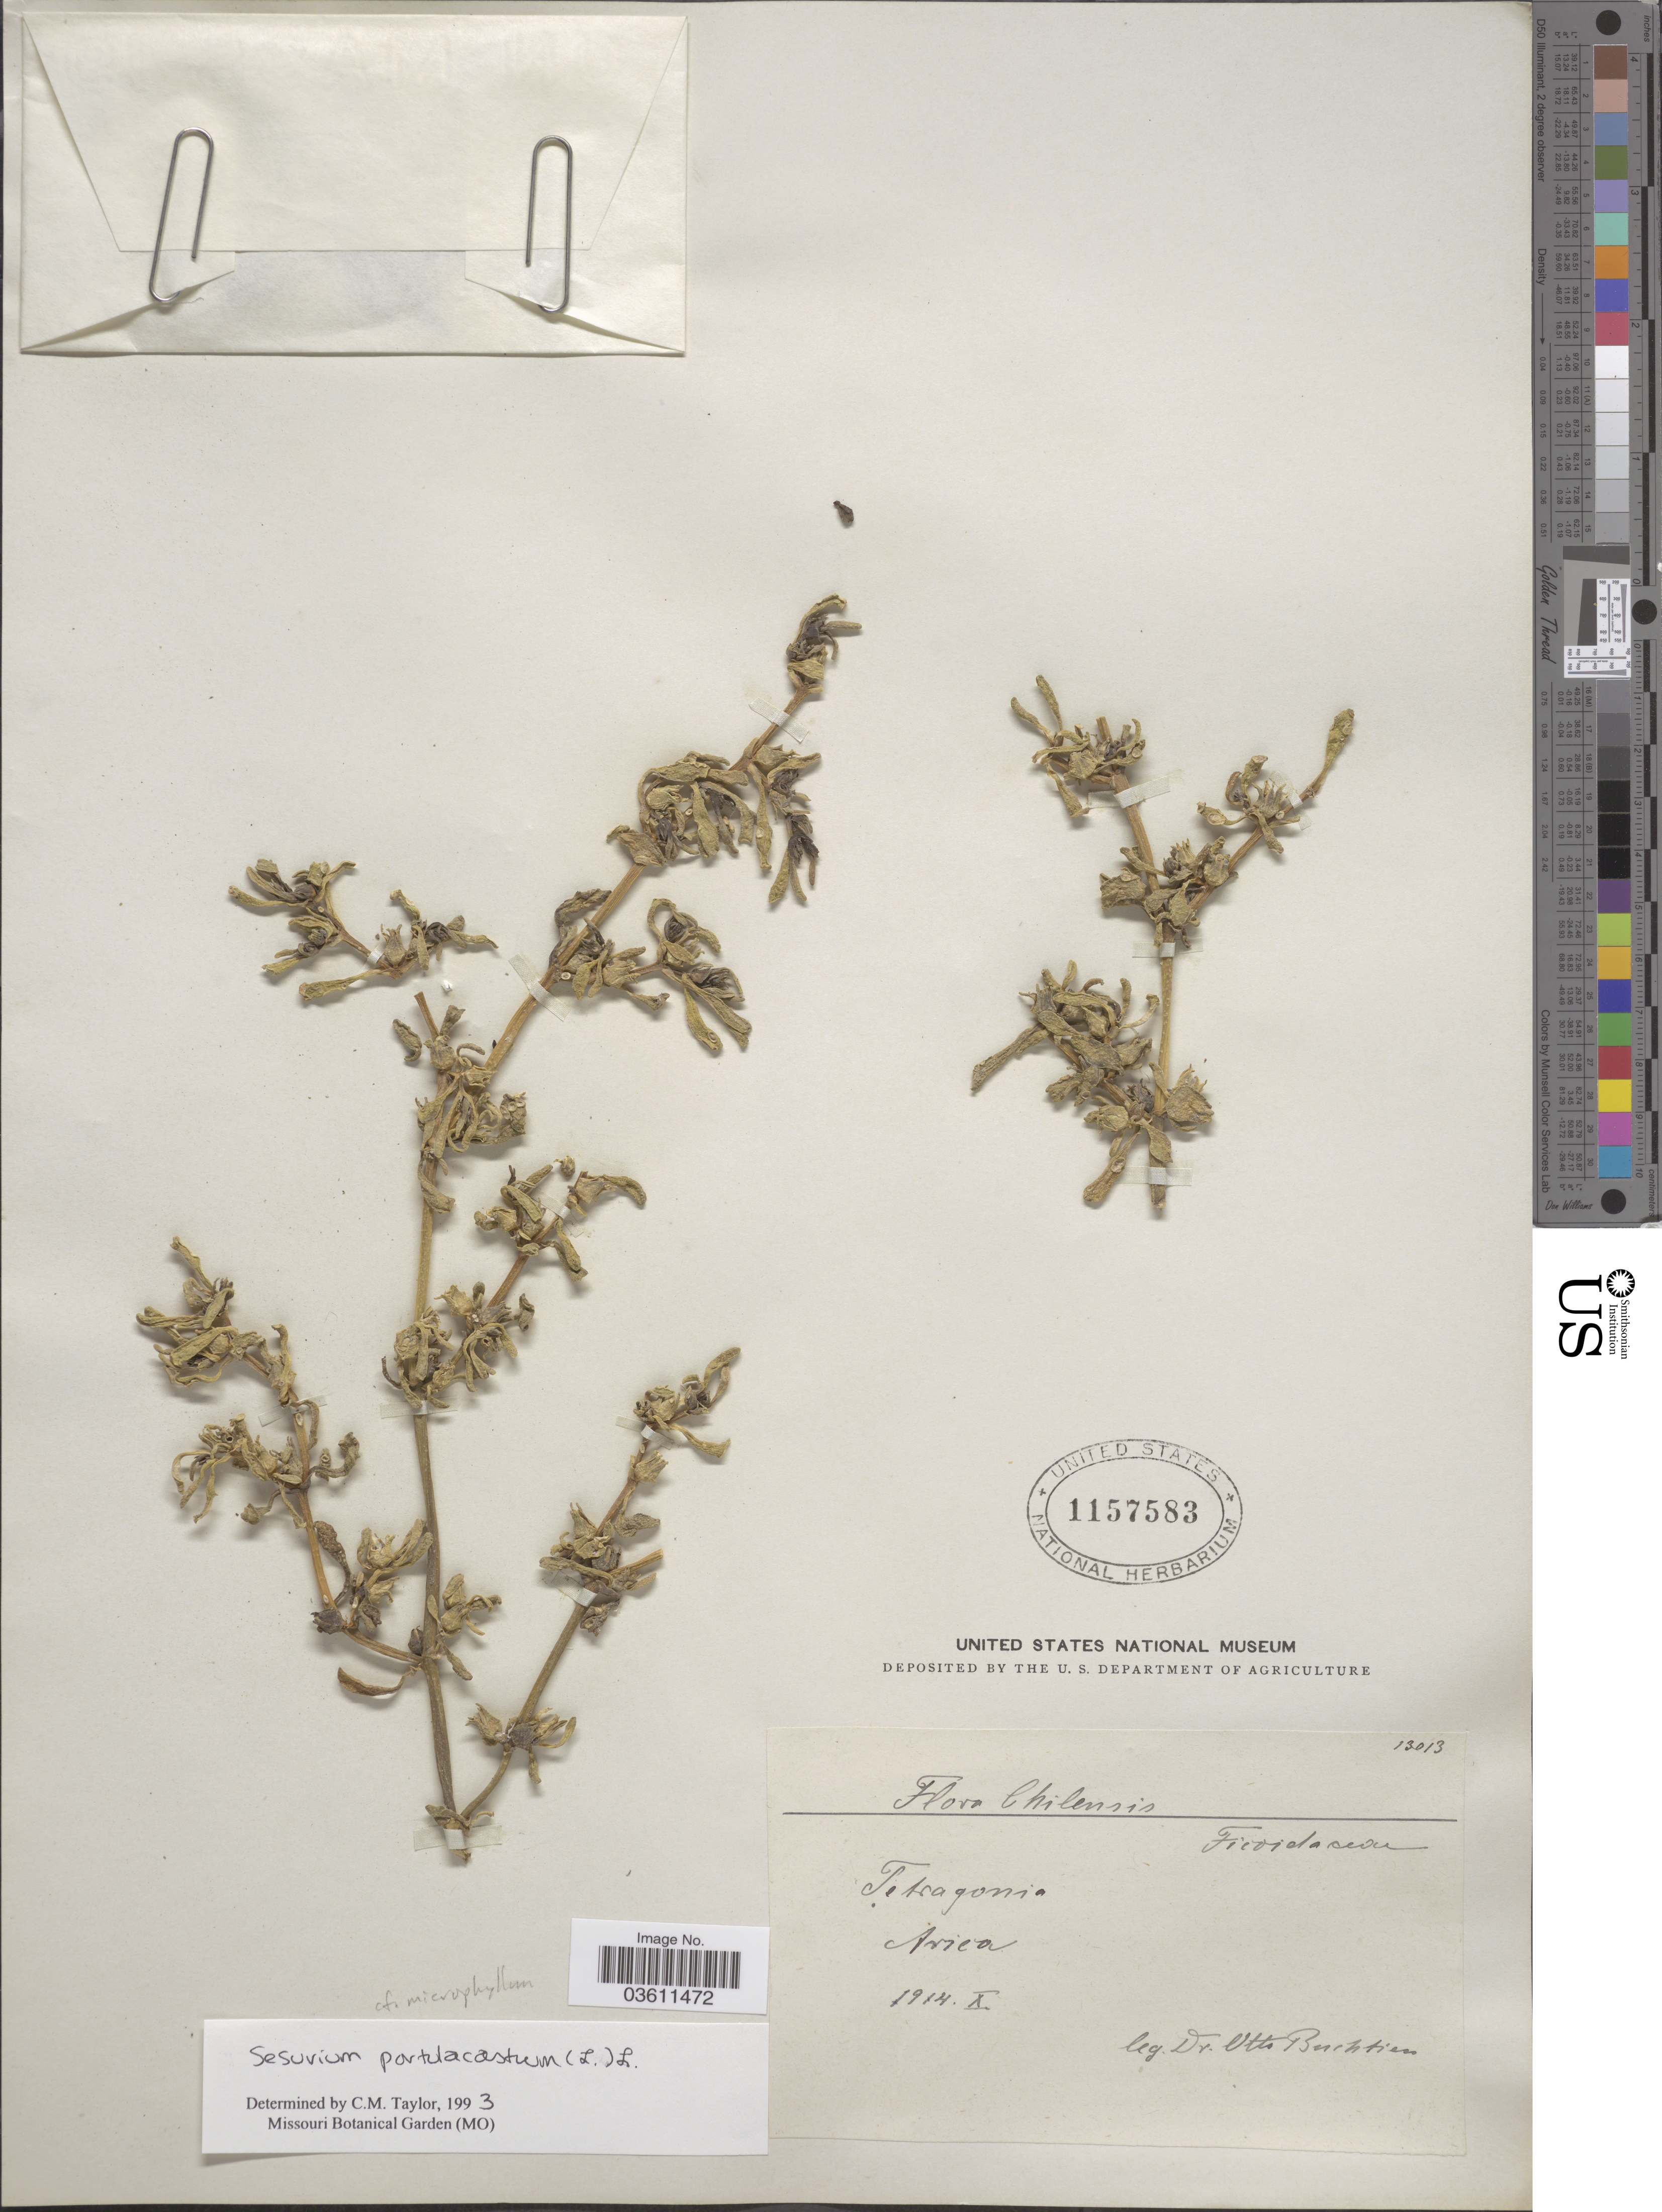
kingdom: Plantae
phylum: Tracheophyta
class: Magnoliopsida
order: Caryophyllales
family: Aizoaceae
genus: Sesuvium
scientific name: Sesuvium sp.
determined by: Strong, Mark T., (BOT), Smithsonian Institution - National Museum of Natural History (UNITED STATES)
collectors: O. Buchtien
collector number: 13013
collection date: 1914-10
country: Chile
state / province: Arica y Parinacota (XV)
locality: Arica.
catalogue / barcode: US 1157583